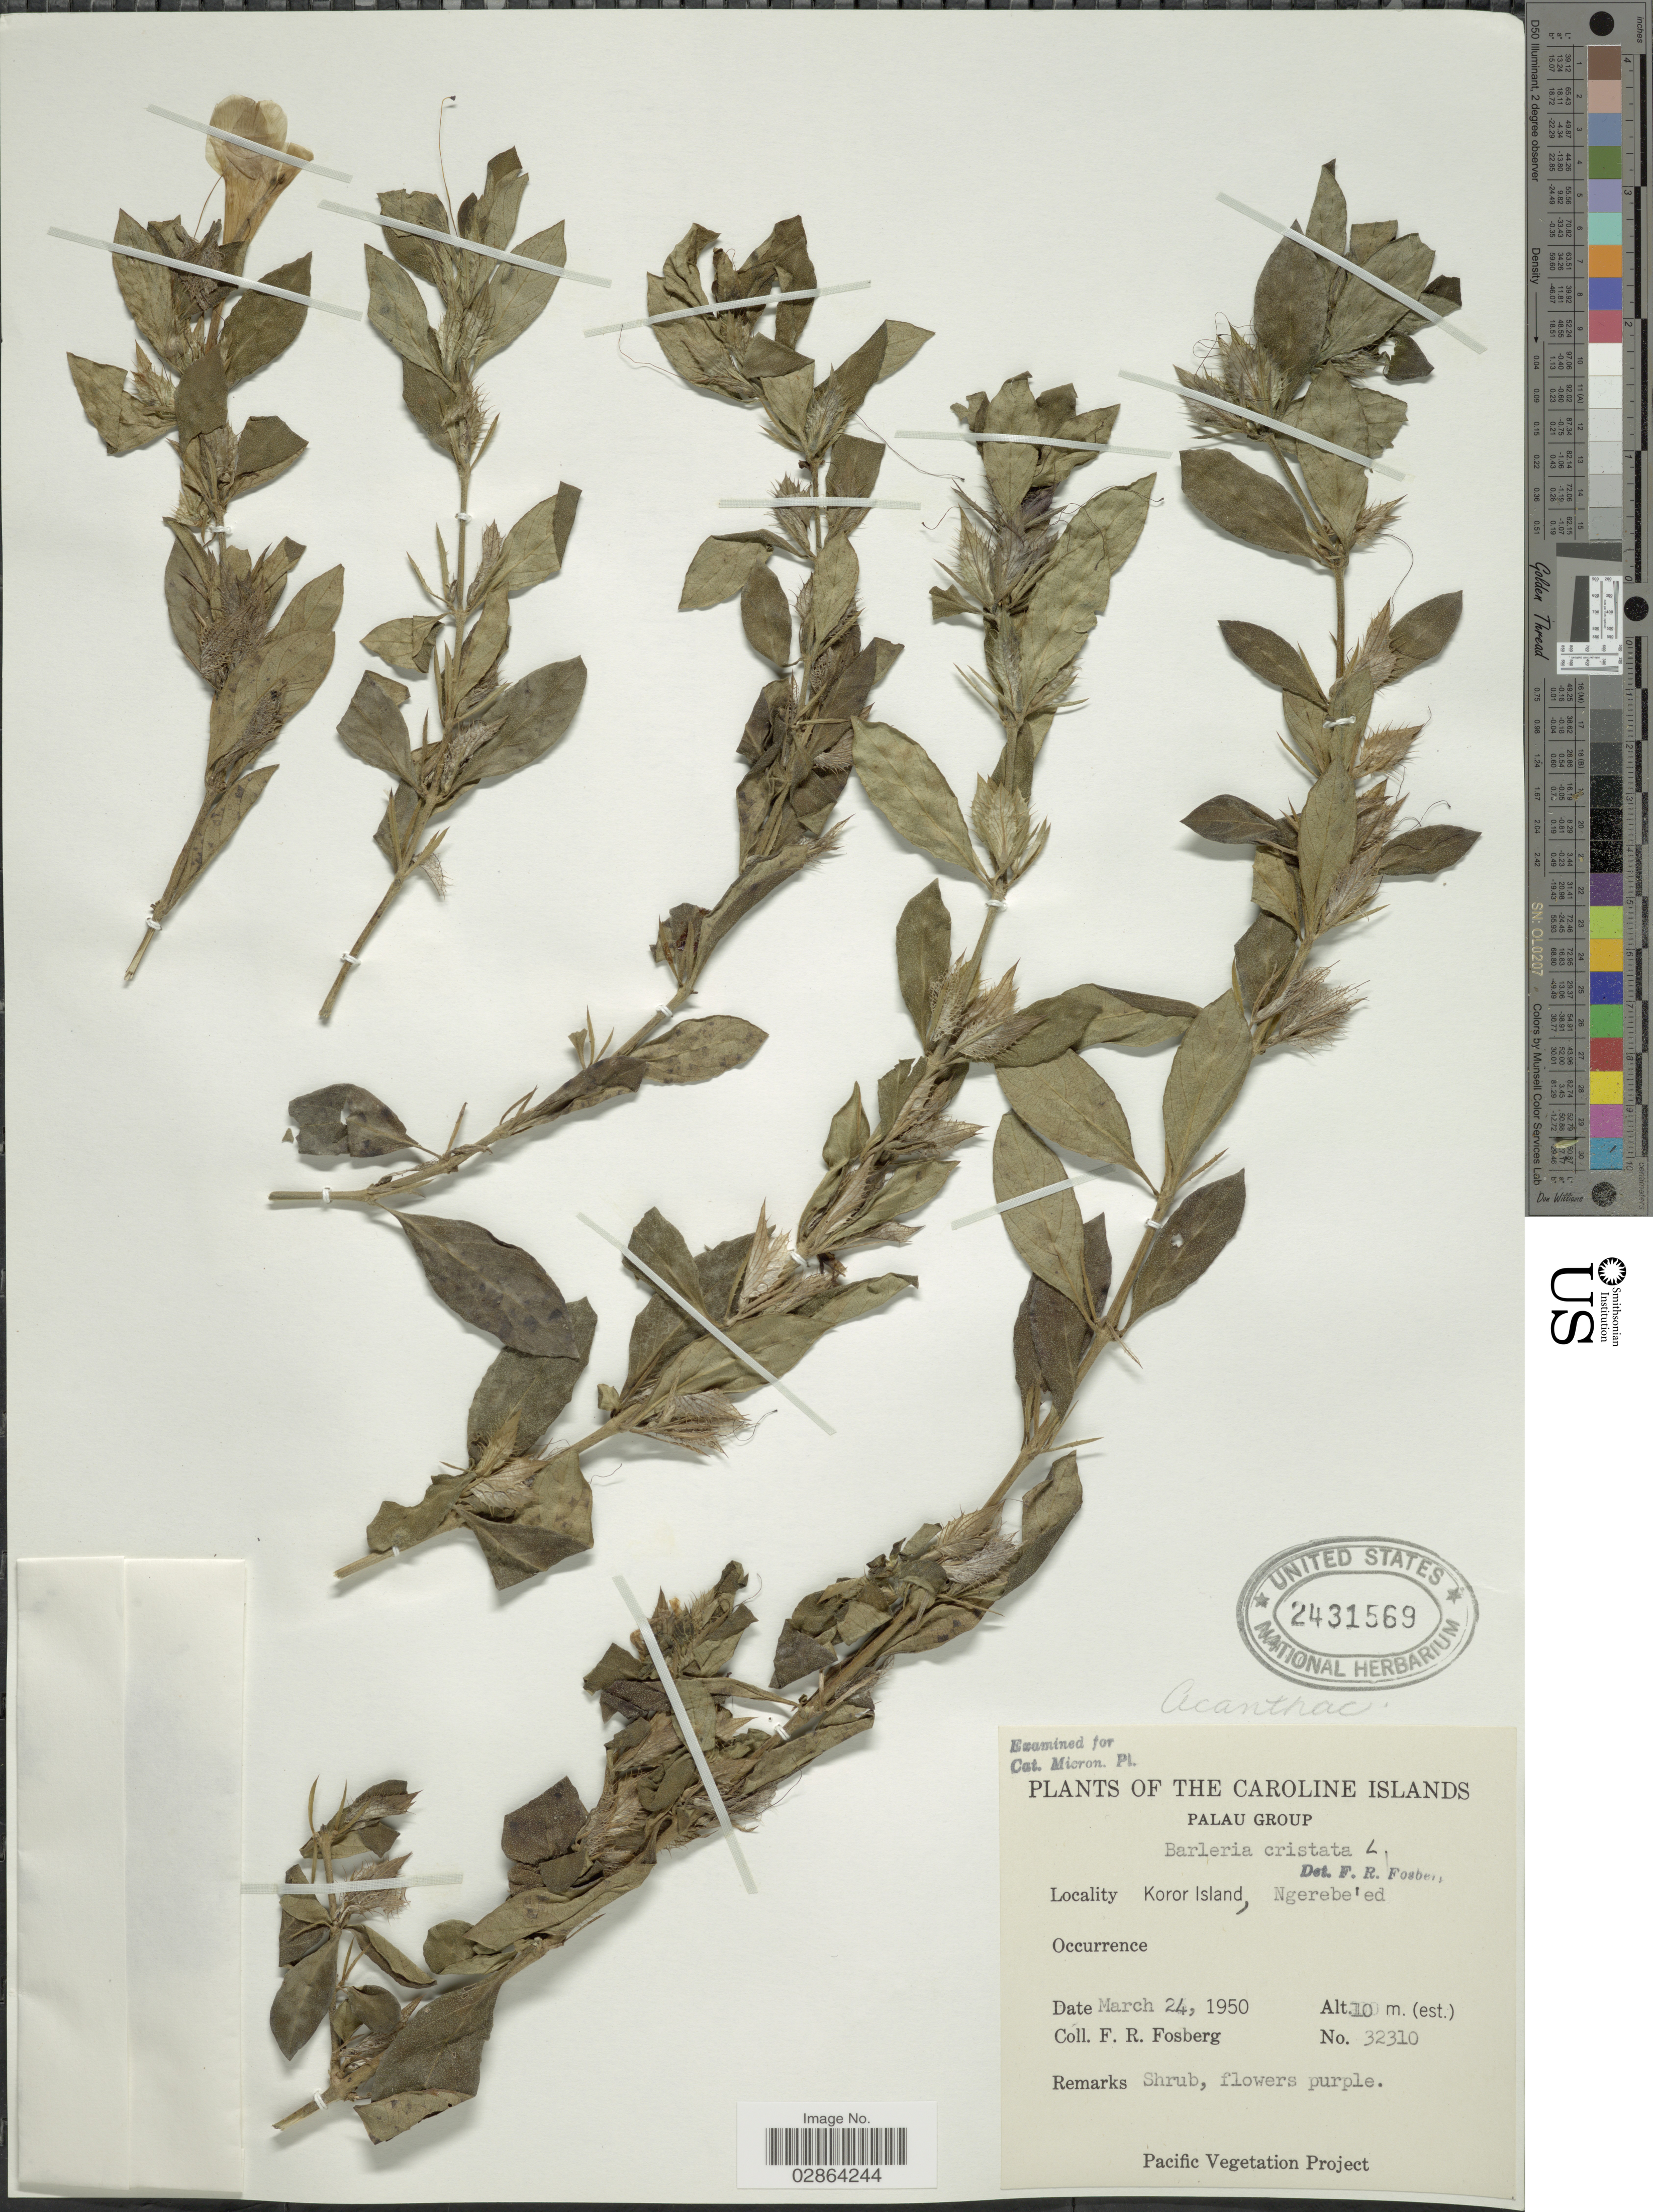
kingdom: Plantae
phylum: Tracheophyta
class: Magnoliopsida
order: Lamiales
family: Acanthaceae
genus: Barleria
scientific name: Barleria cristata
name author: L.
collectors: F. R. Fosberg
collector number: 32310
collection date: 1950-03-24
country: Palau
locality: The Caroline Islands, Palau Group, Koror Island, Ngerebe'ed.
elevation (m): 10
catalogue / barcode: US 2431569